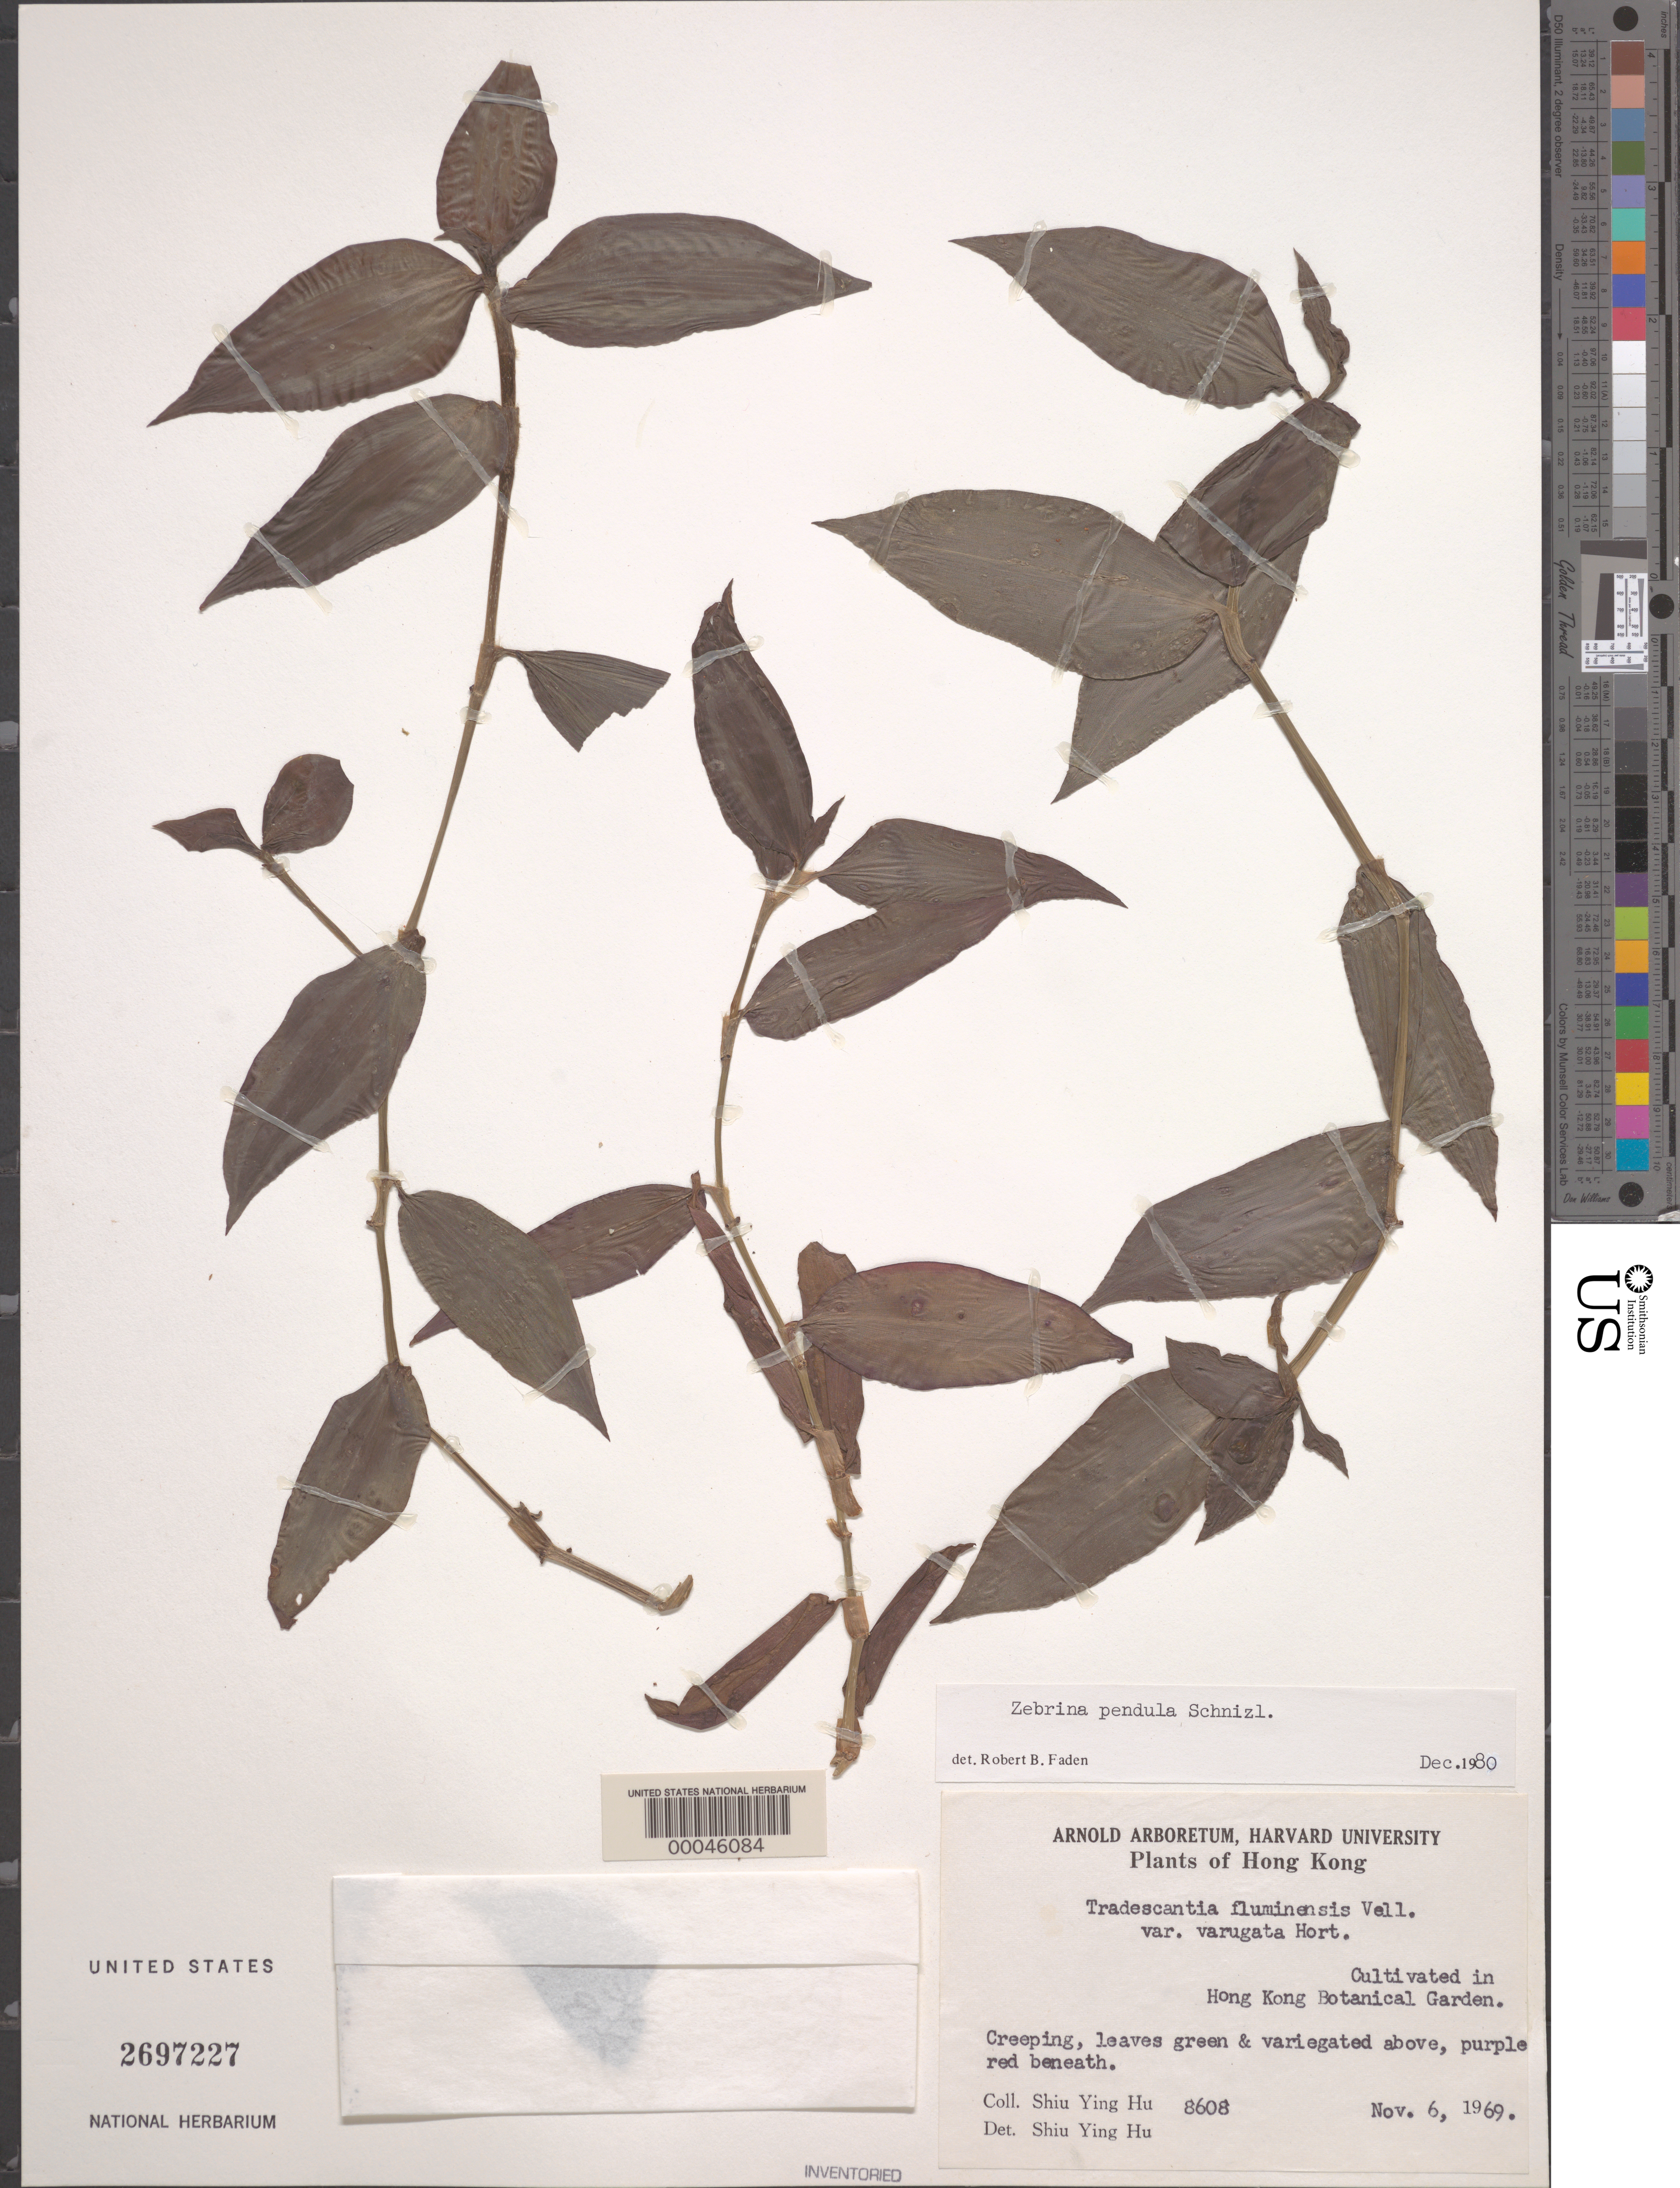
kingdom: Plantae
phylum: Tracheophyta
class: Liliopsida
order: Commelinales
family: Commelinaceae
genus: Tradescantia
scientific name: Tradescantia zebrina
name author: Bosse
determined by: Faden, Robert B., (US), Smithsonian Institution - National Museum of Natural History (UNITED STATES)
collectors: S. Y. Hu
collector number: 8608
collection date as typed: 06 Nov 1969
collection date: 1969-11-06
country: China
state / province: Hong Kong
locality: Hong kong botanical garden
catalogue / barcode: US 2697227